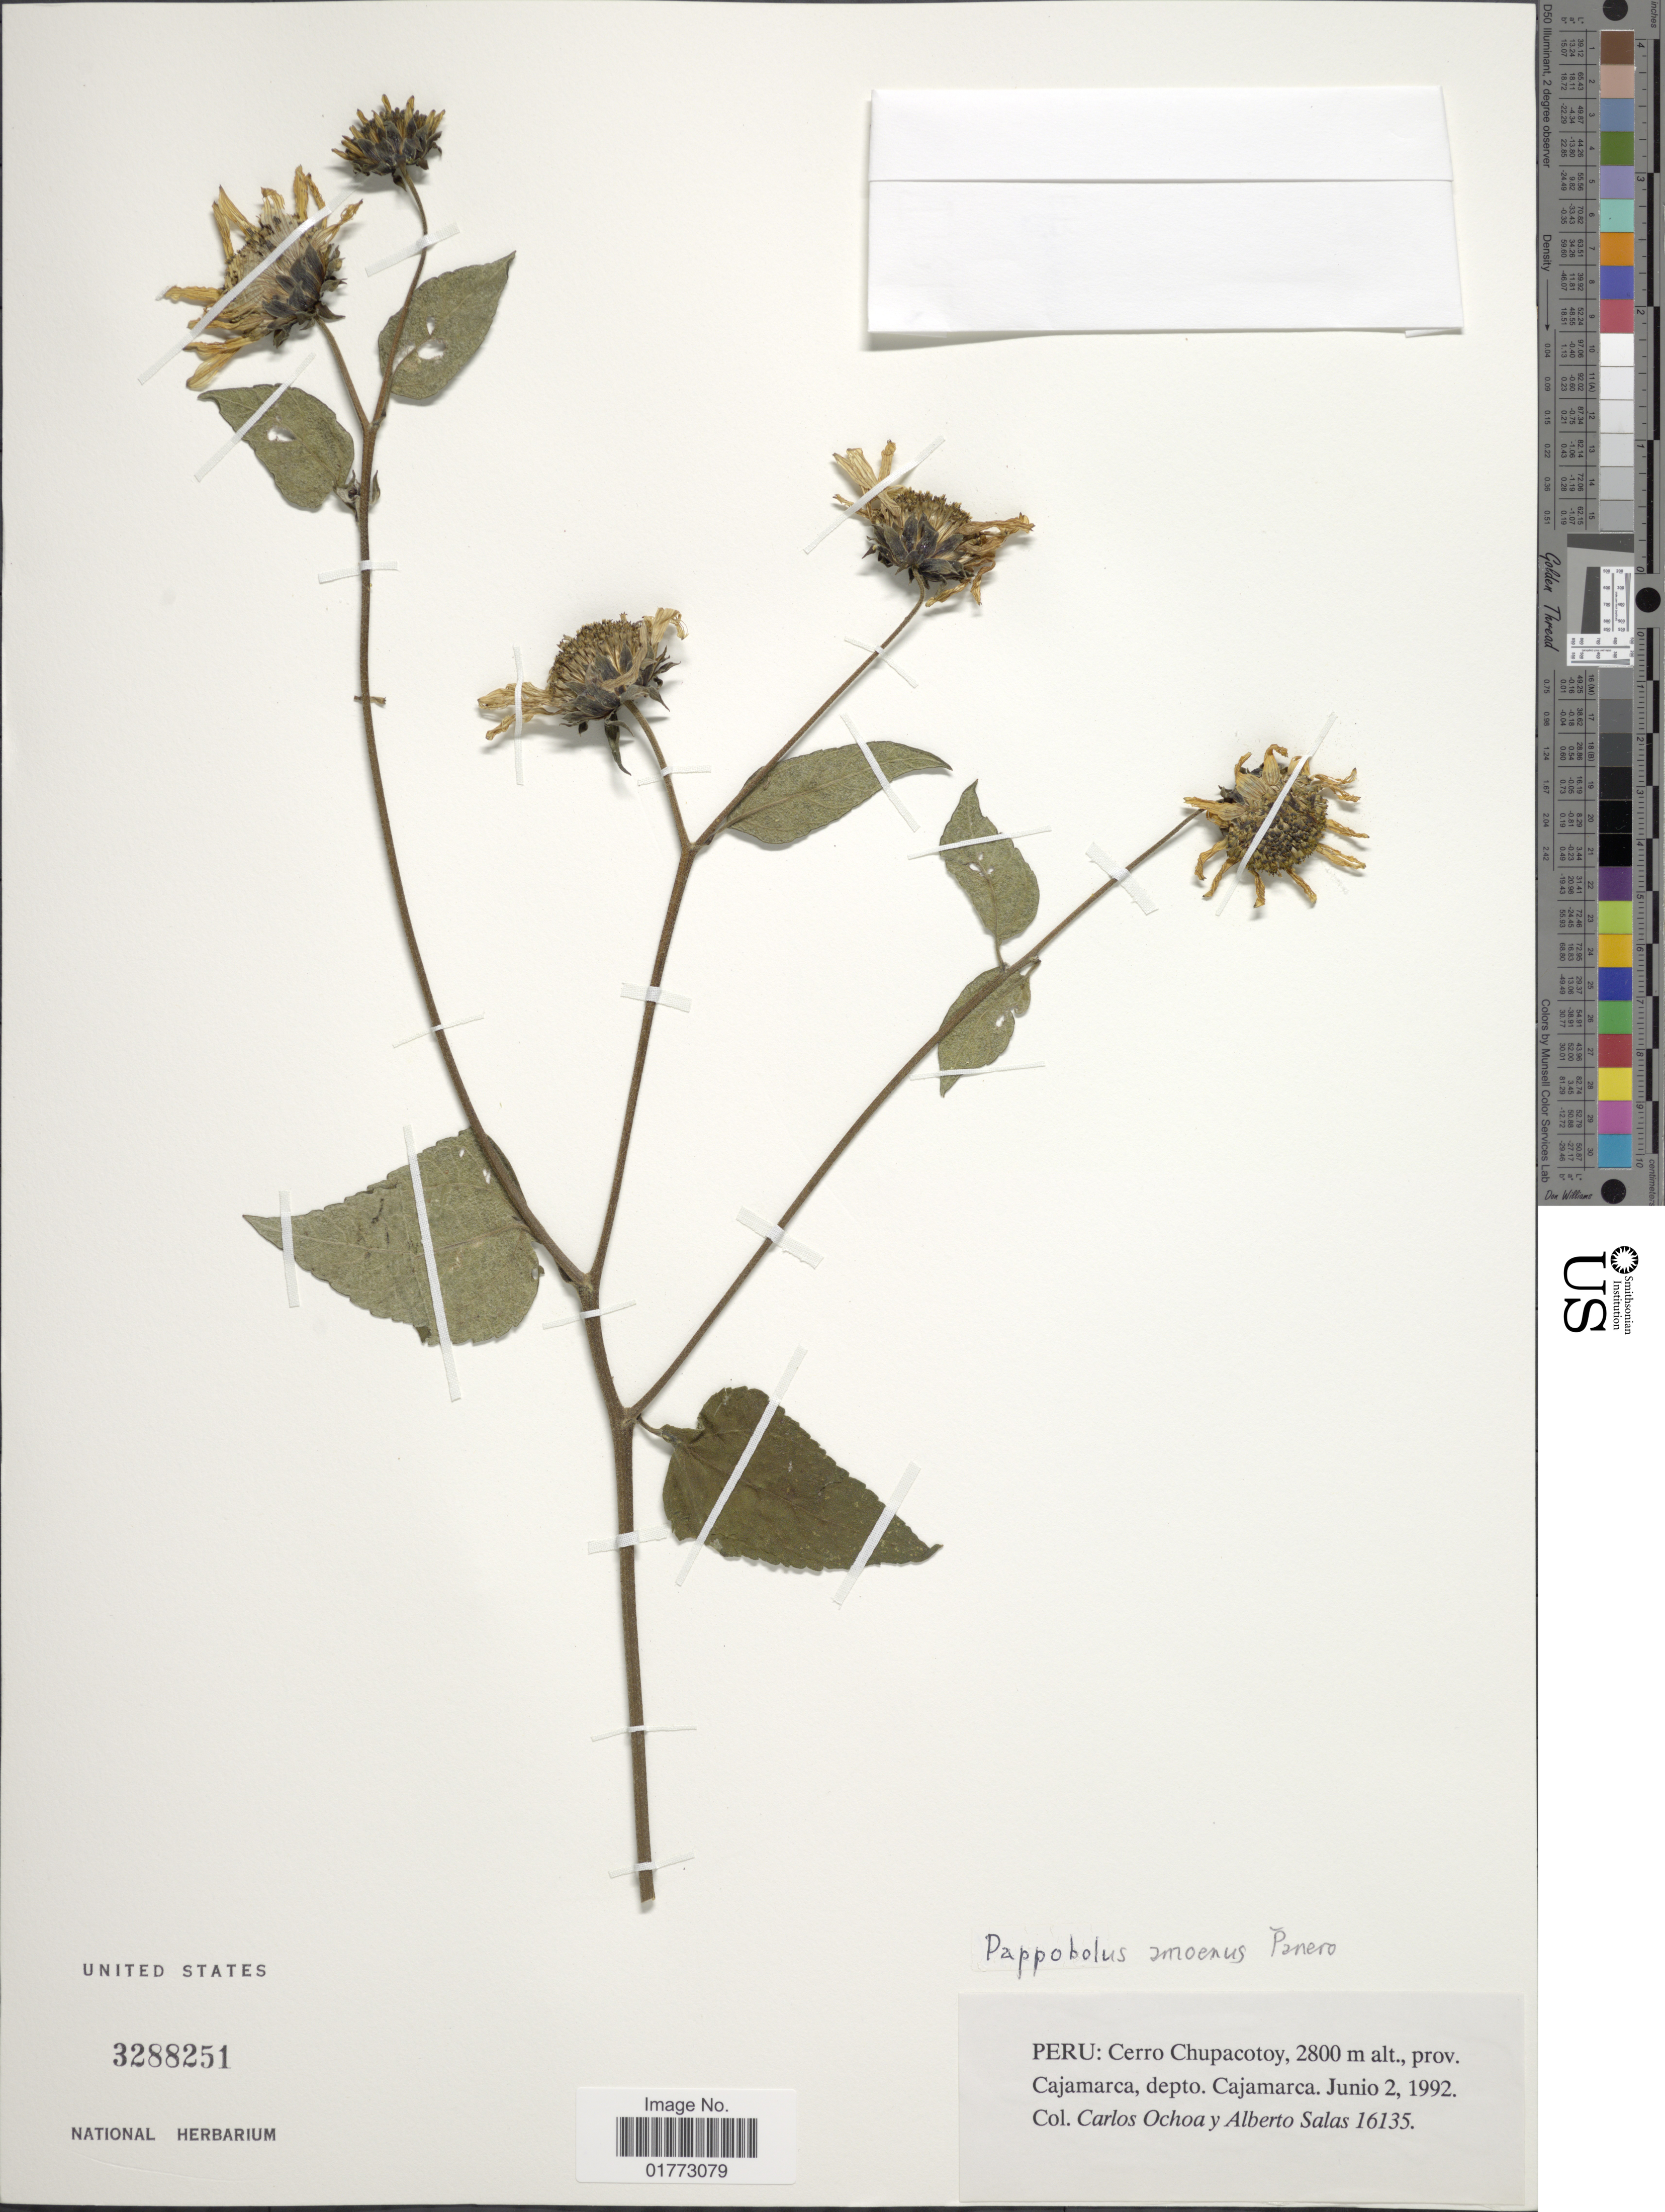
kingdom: Plantae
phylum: Tracheophyta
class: Magnoliopsida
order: Asterales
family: Asteraceae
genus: Pappobolus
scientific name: Pappobolus amoenus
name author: Panero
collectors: C. M. Ochoa & A. Salas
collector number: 16135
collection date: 1992-06-02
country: Peru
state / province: Cajamarca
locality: Cerro Chupacotoy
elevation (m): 2800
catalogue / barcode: US 3288251